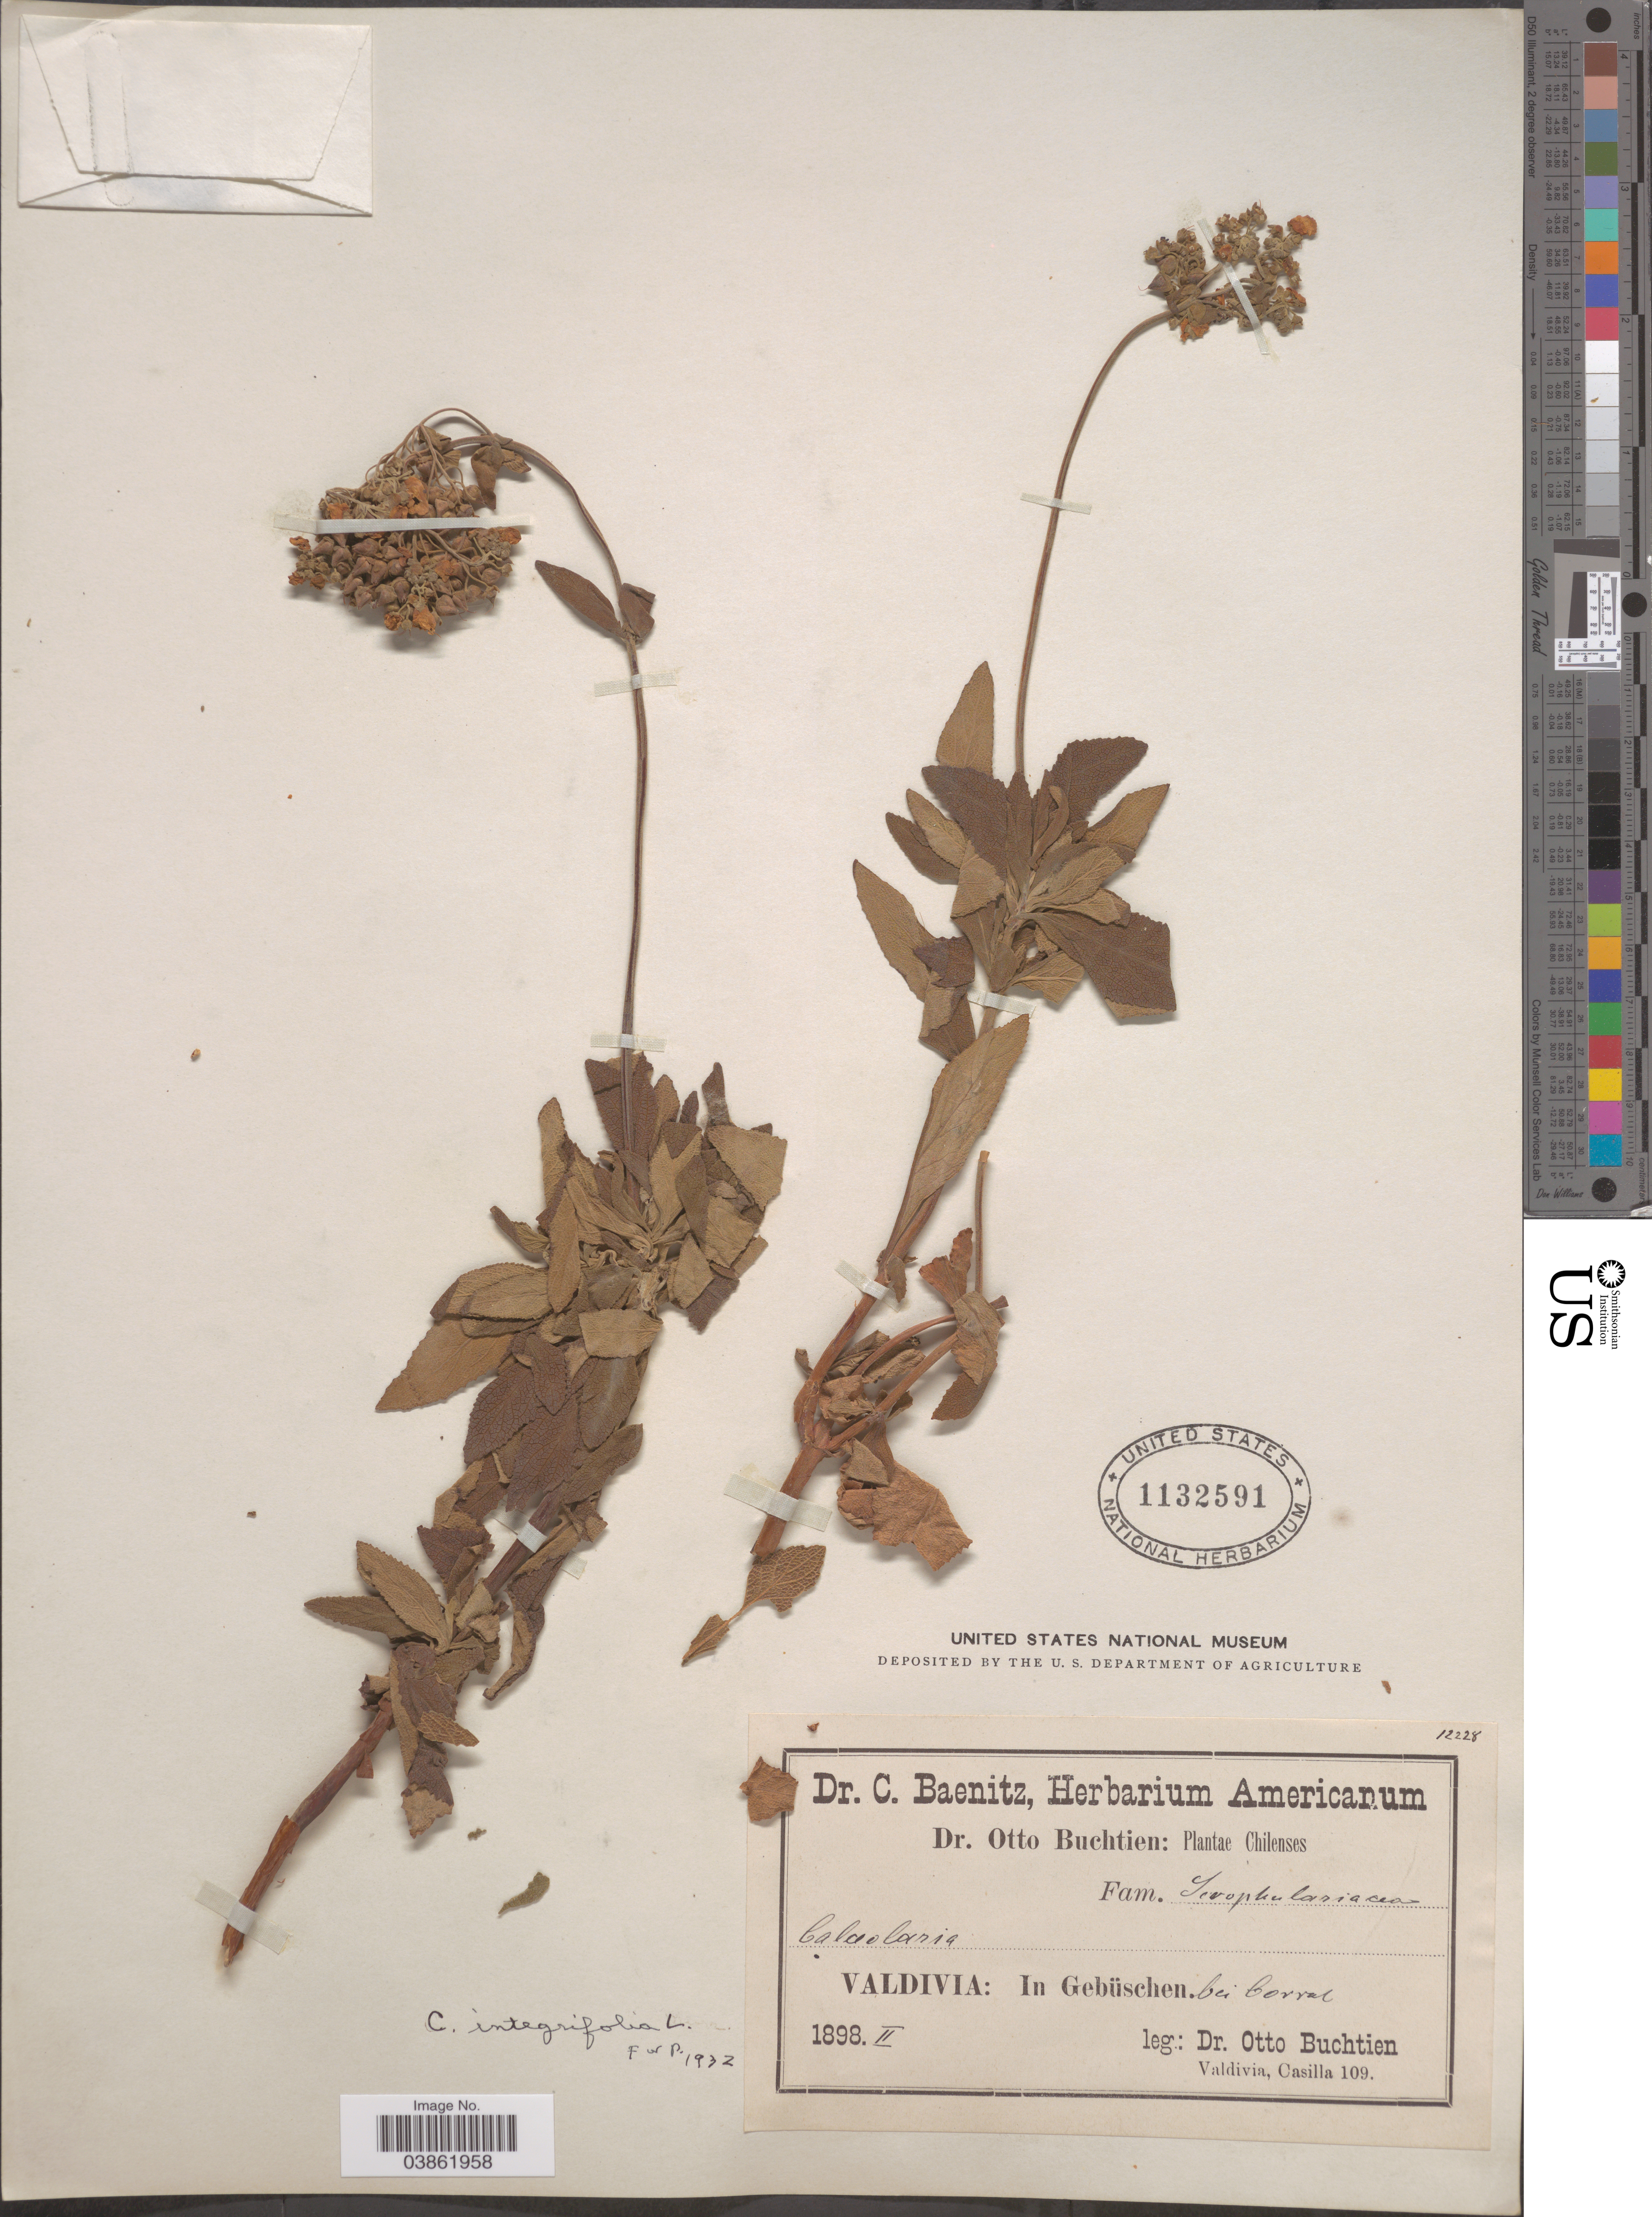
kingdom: Plantae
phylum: Tracheophyta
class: Magnoliopsida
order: Lamiales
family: Calceolariaceae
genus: Calceolaria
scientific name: Calceolaria integrifolia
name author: L.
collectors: O. Buchtien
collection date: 1898-02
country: Chile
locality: Valdivia: In Gebüschen bei Corral.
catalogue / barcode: US 1132591